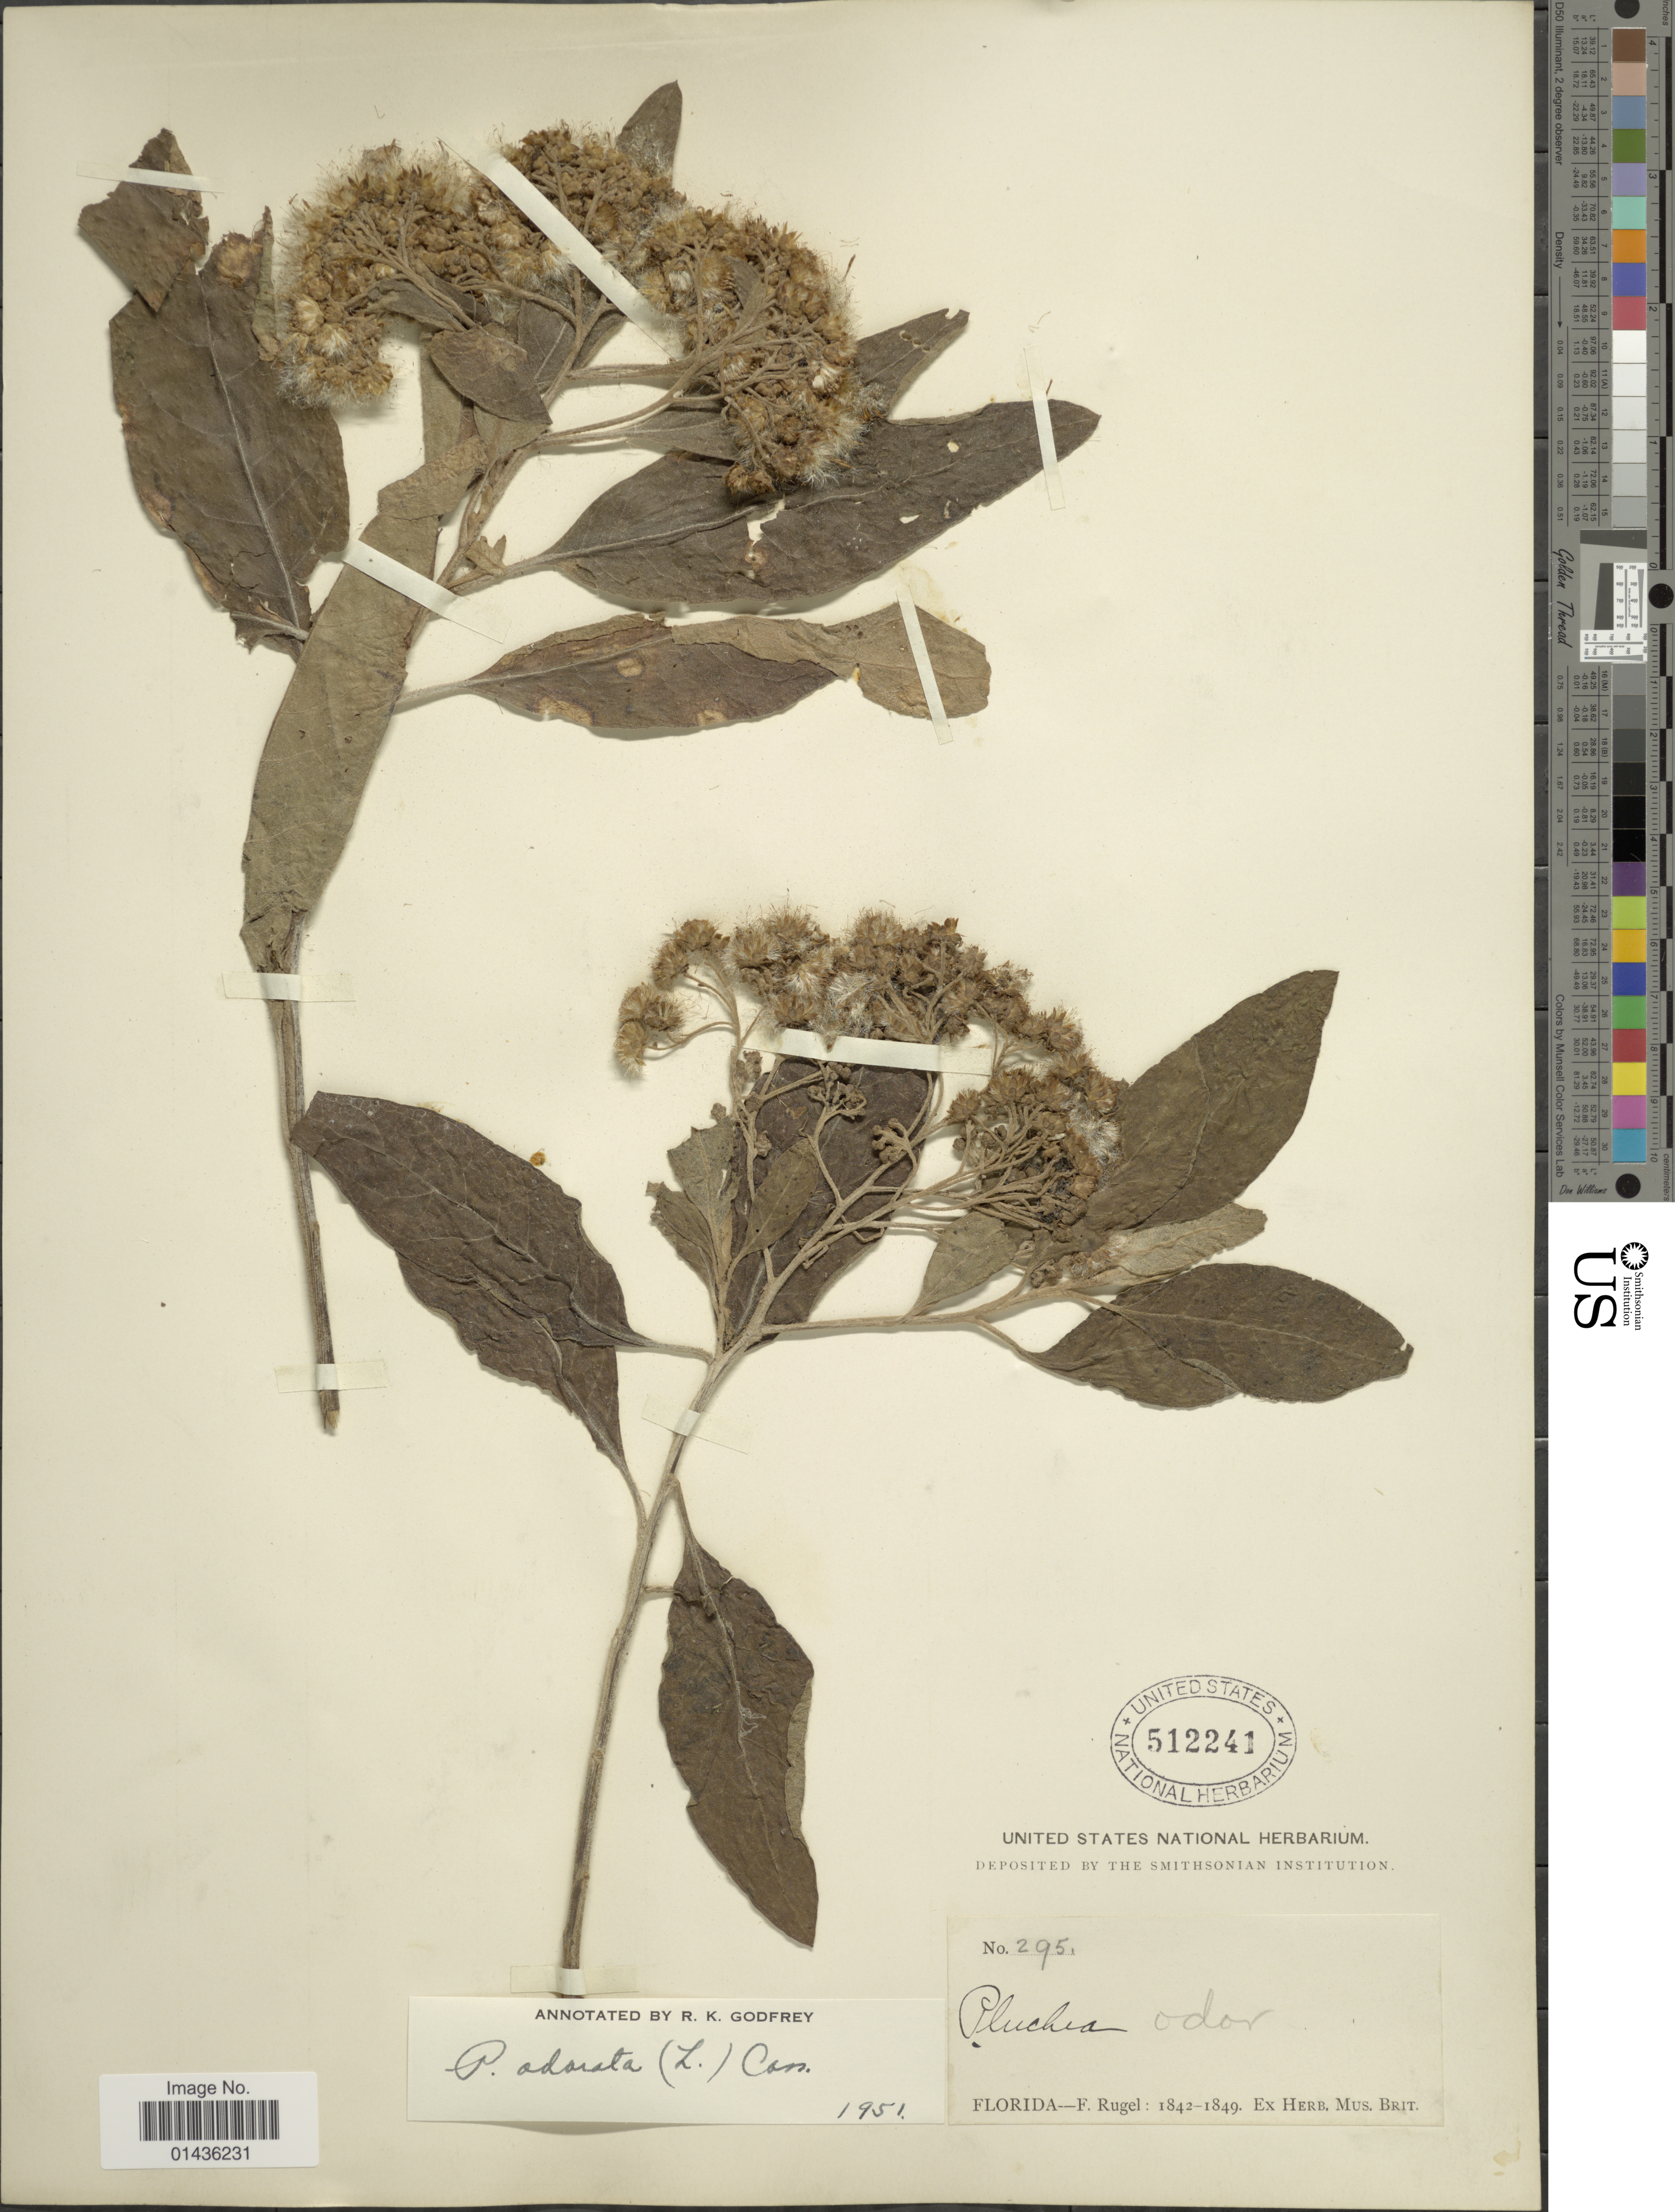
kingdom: Plantae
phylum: Tracheophyta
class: Magnoliopsida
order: Asterales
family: Asteraceae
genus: Pluchea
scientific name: Pluchea odorata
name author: (L.) Cass.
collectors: F. Rugel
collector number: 295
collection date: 1842/1849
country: United States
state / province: Florida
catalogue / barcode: US 512241